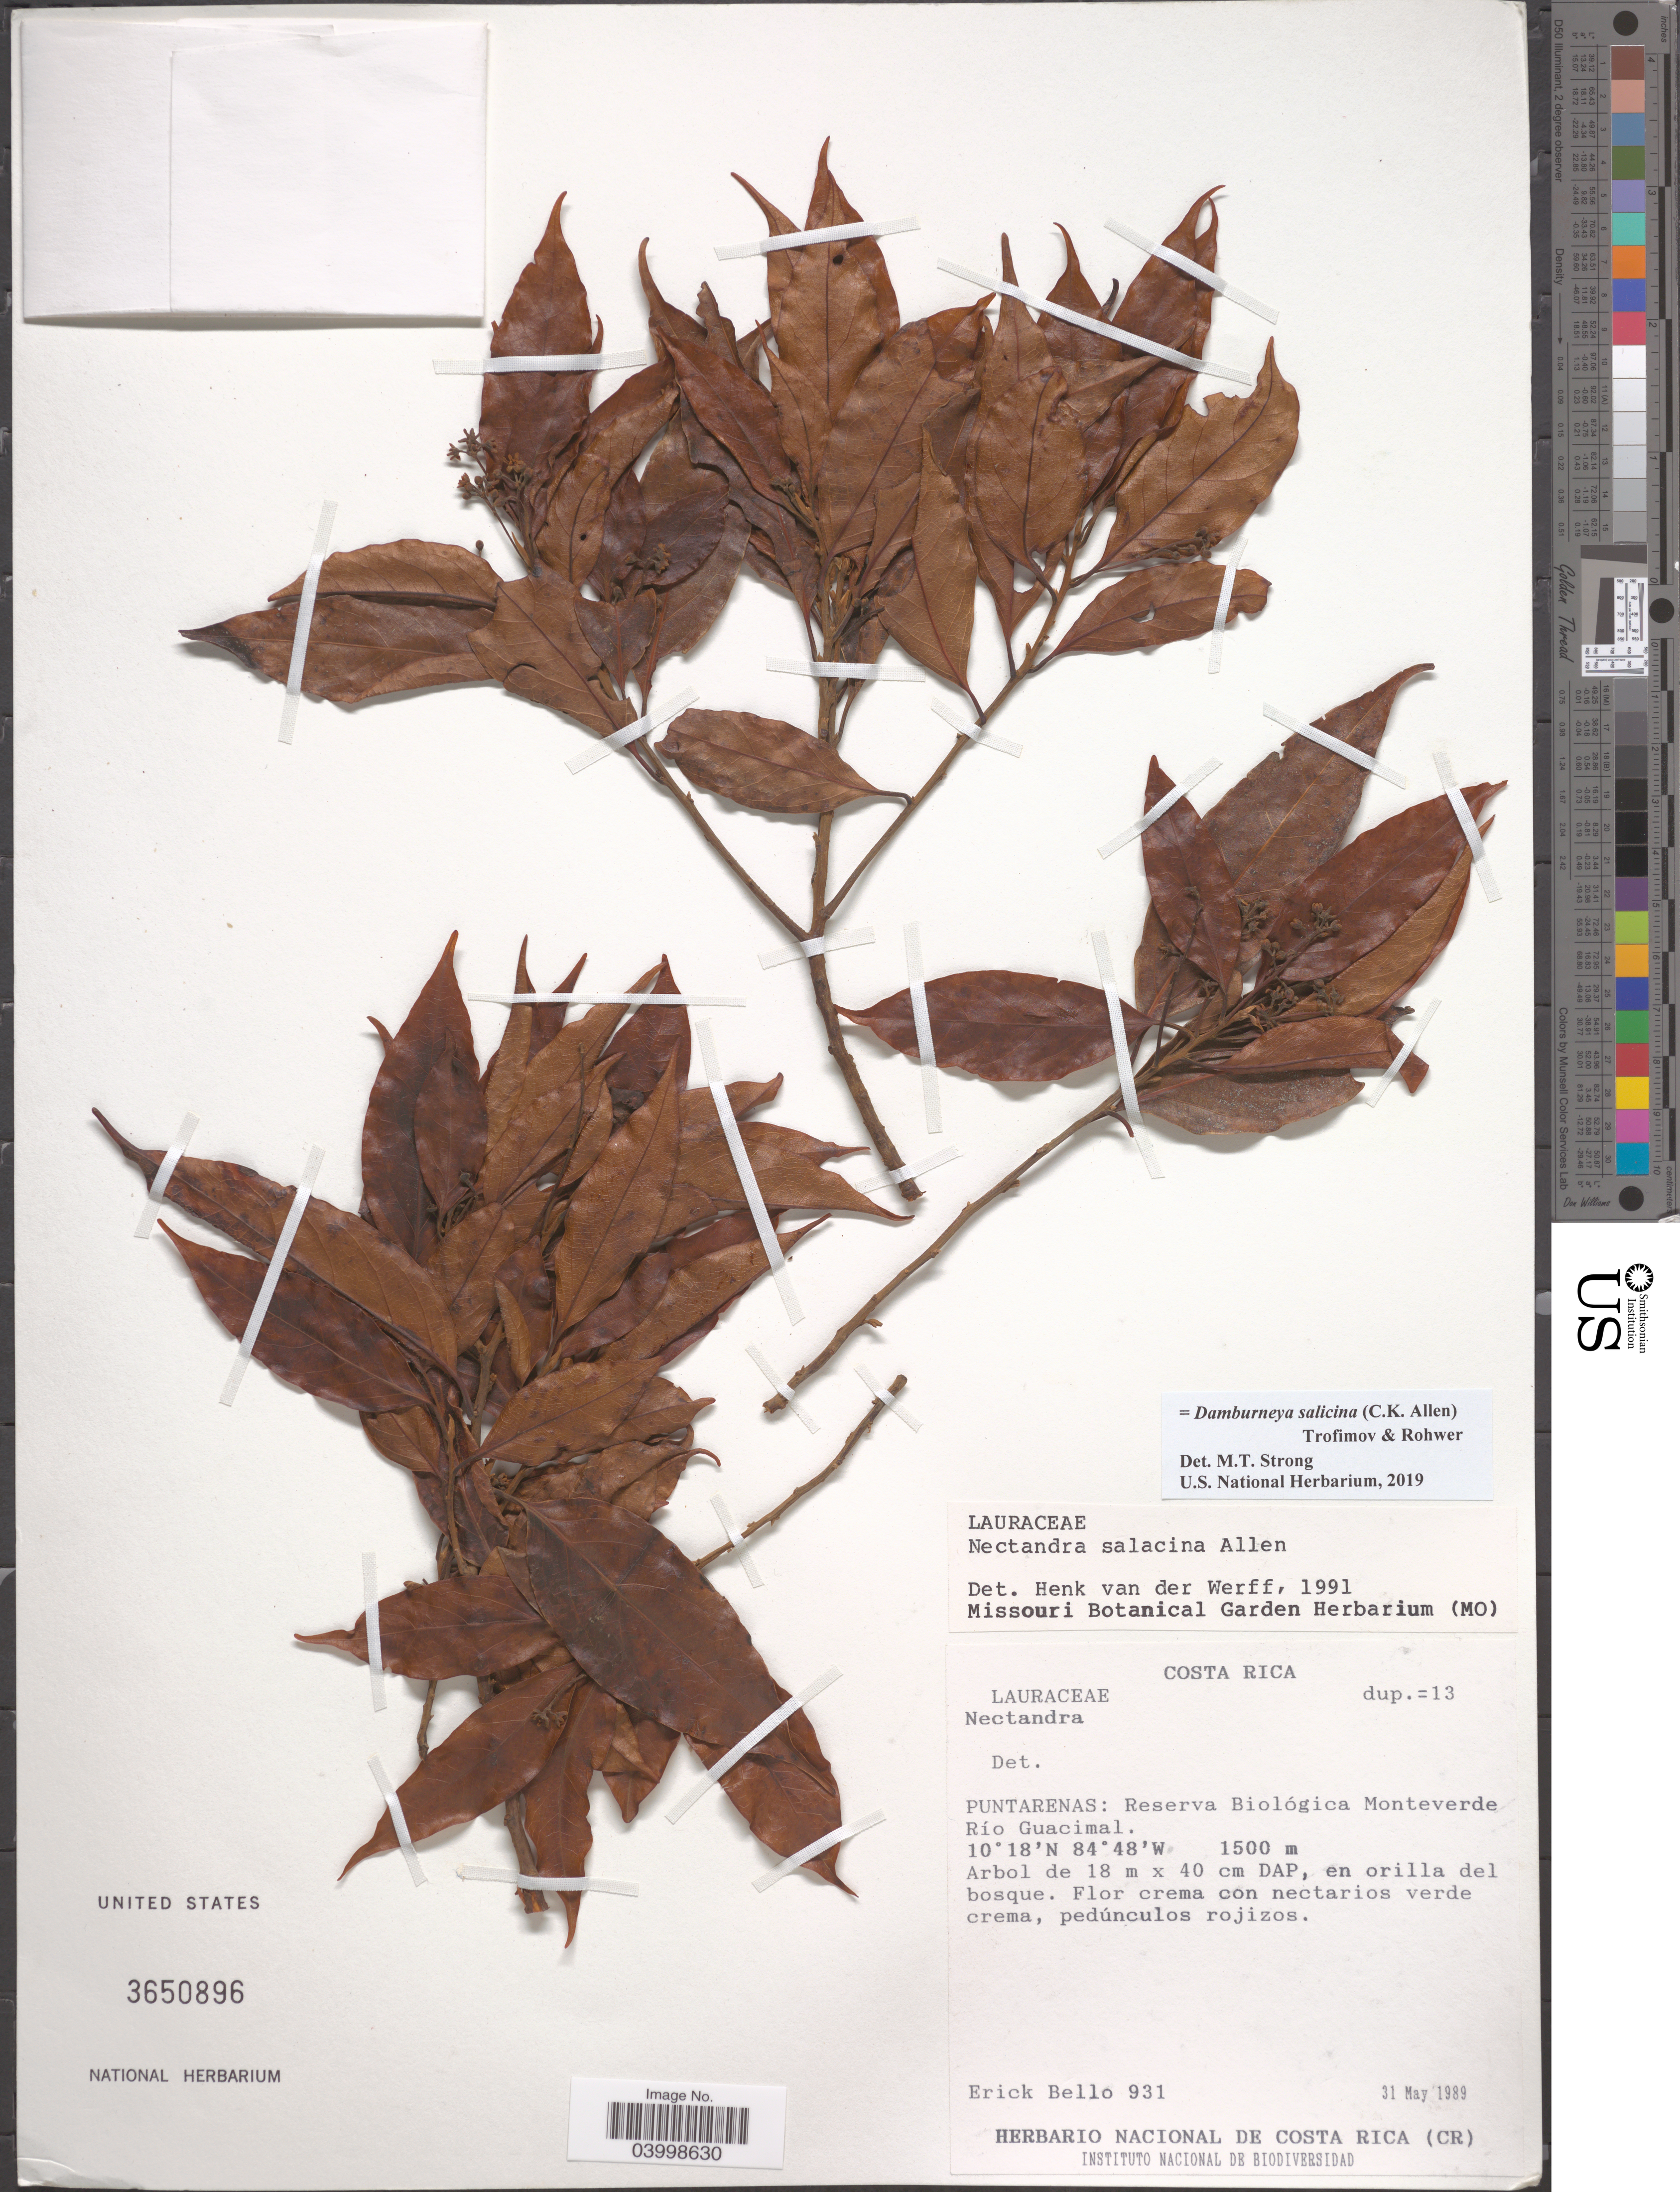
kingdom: Plantae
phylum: Tracheophyta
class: Magnoliopsida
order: Laurales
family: Lauraceae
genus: Damburneya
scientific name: Damburneya salicina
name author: (C.K. Allen) Trofimov & Rohwer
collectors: E. Bello C.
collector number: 931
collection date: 1989-05-31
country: Costa Rica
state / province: Puntarenas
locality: Reserva Biológica Monteverde Río Guacimal.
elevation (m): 1500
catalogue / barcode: US 3650896